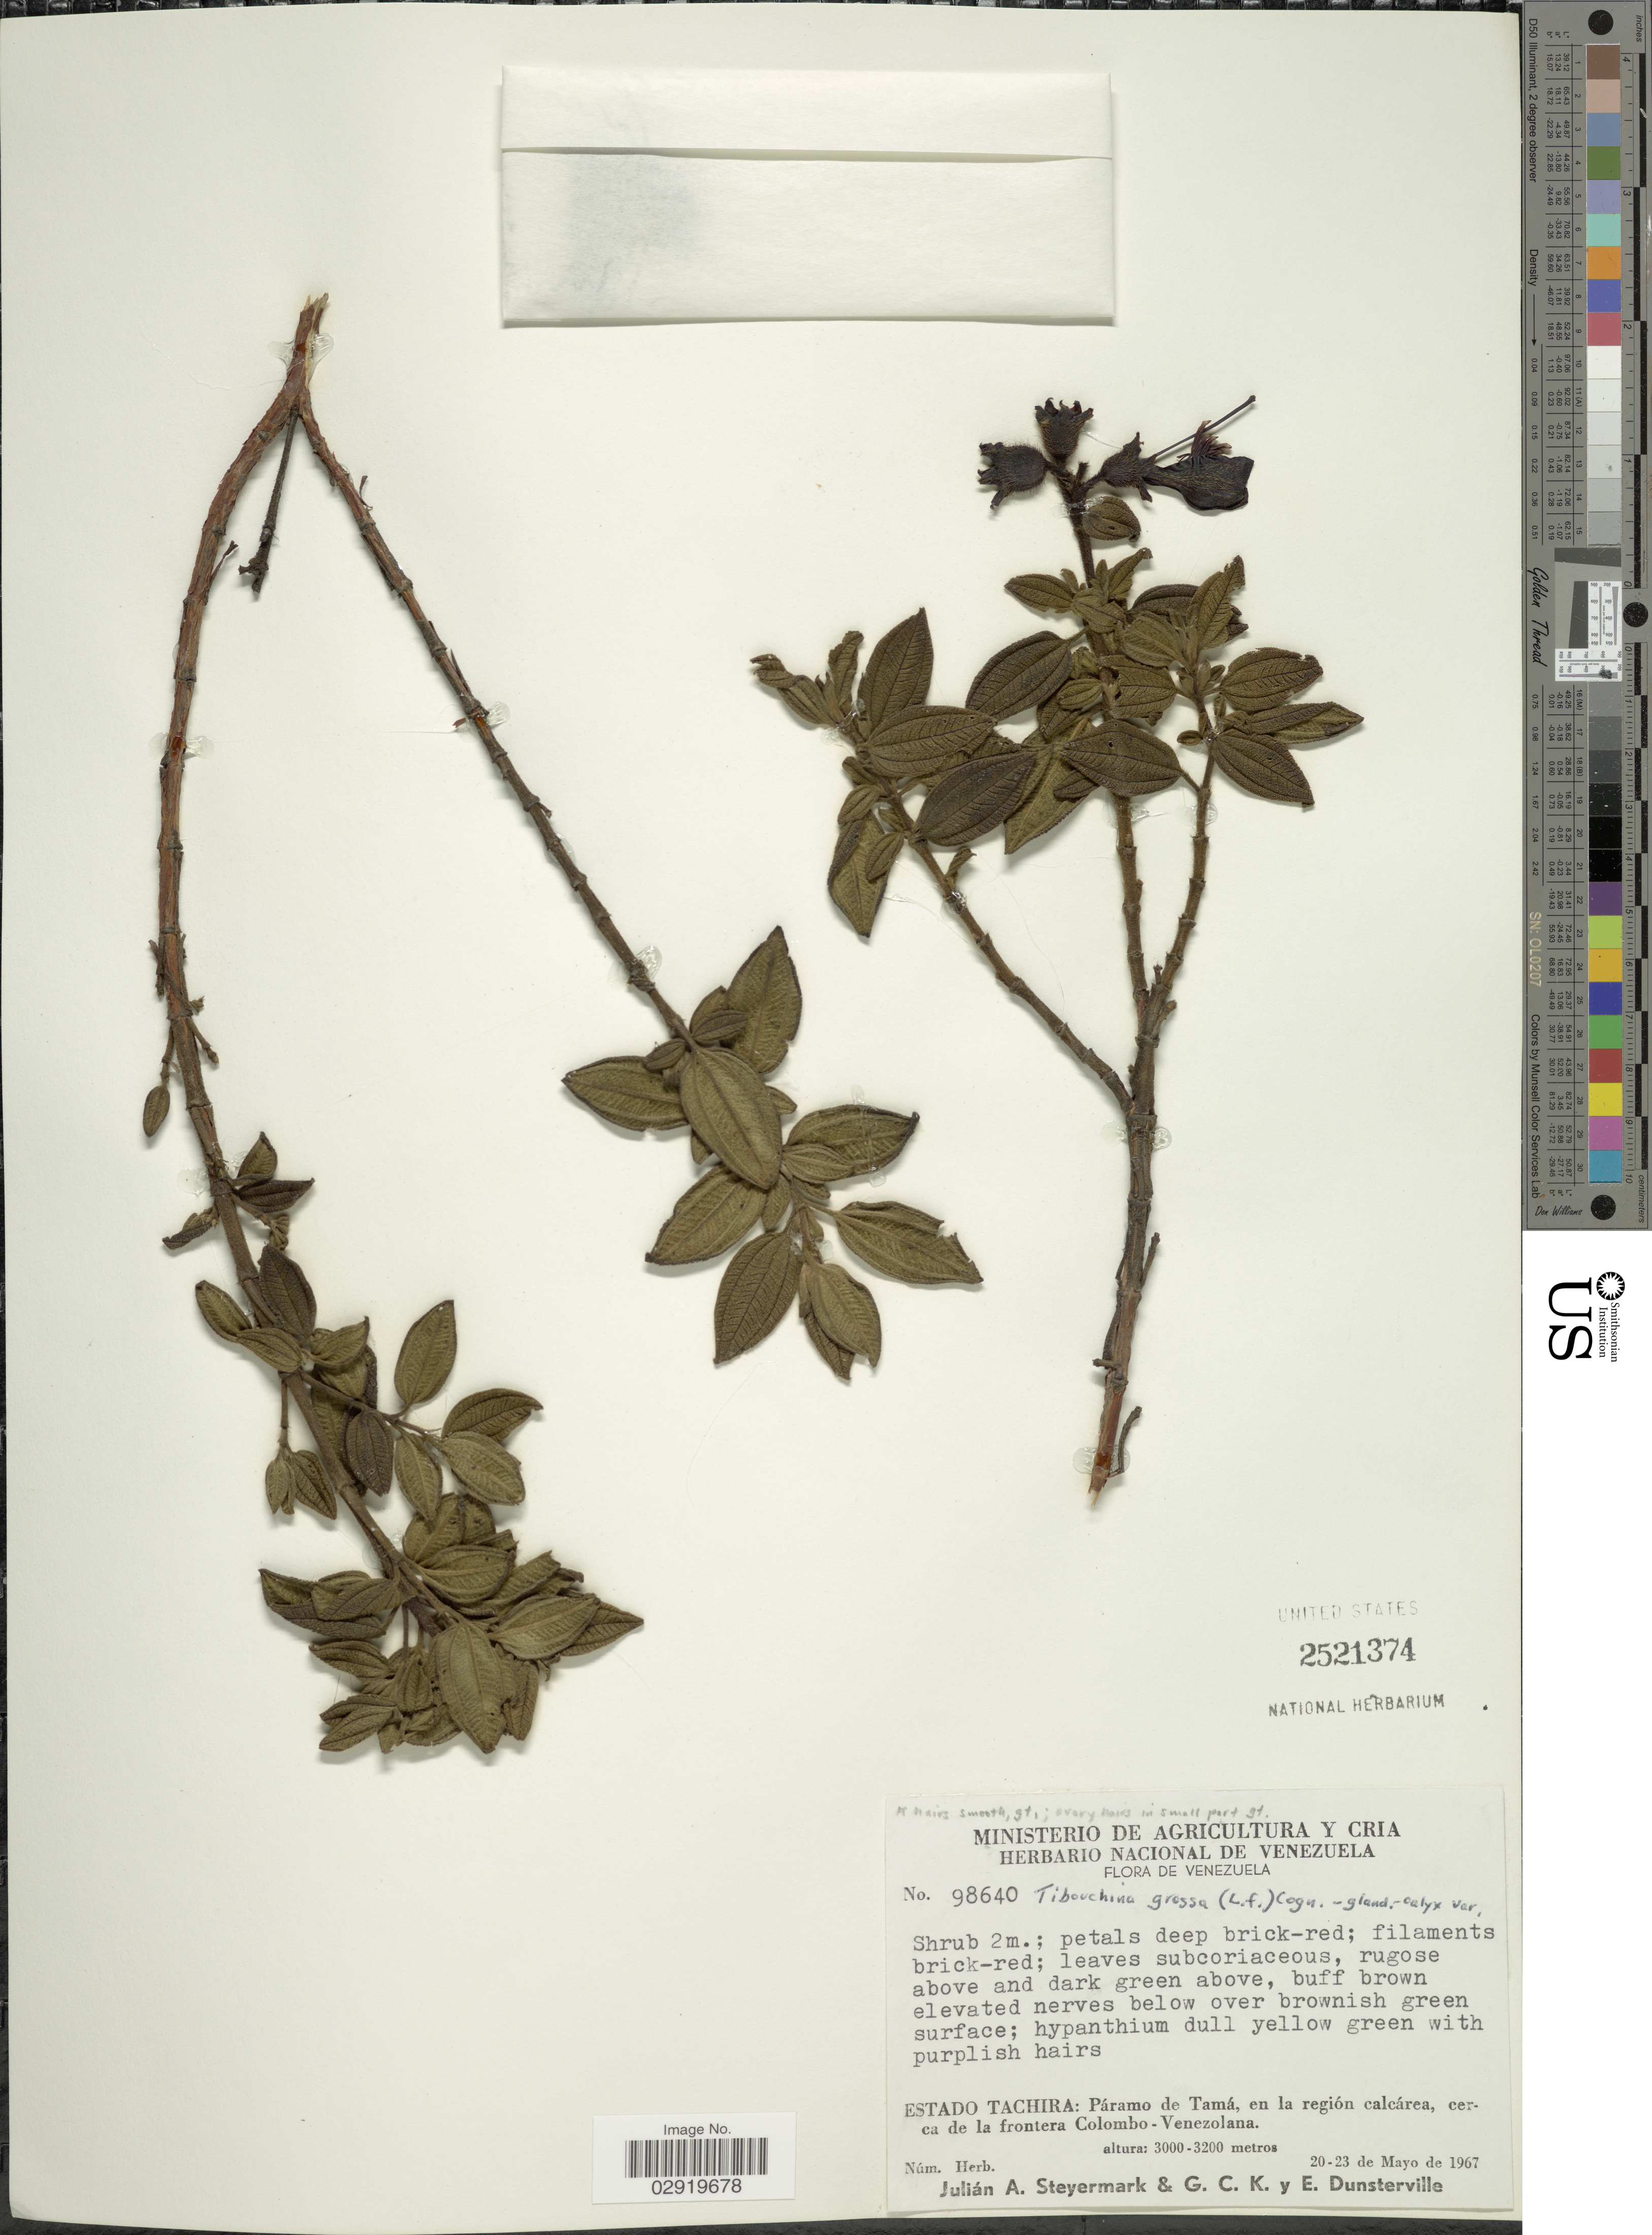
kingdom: Plantae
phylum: Tracheophyta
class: Magnoliopsida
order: Myrtales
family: Melastomataceae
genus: Chaetogastra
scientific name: Chaetogastra grossa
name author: (L. f.) P.J.F. Guim. & Michelang.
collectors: J. Steyermark, G. C. K. Dunsterville & E. Dunsterville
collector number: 98640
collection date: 1967-05-20/1967-05-23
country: Venezuela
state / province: Tachira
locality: Páramo de Tamá, en la región calcárea, cerca de la frontera Colombo - Venezolana.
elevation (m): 3000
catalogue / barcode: US 2521374